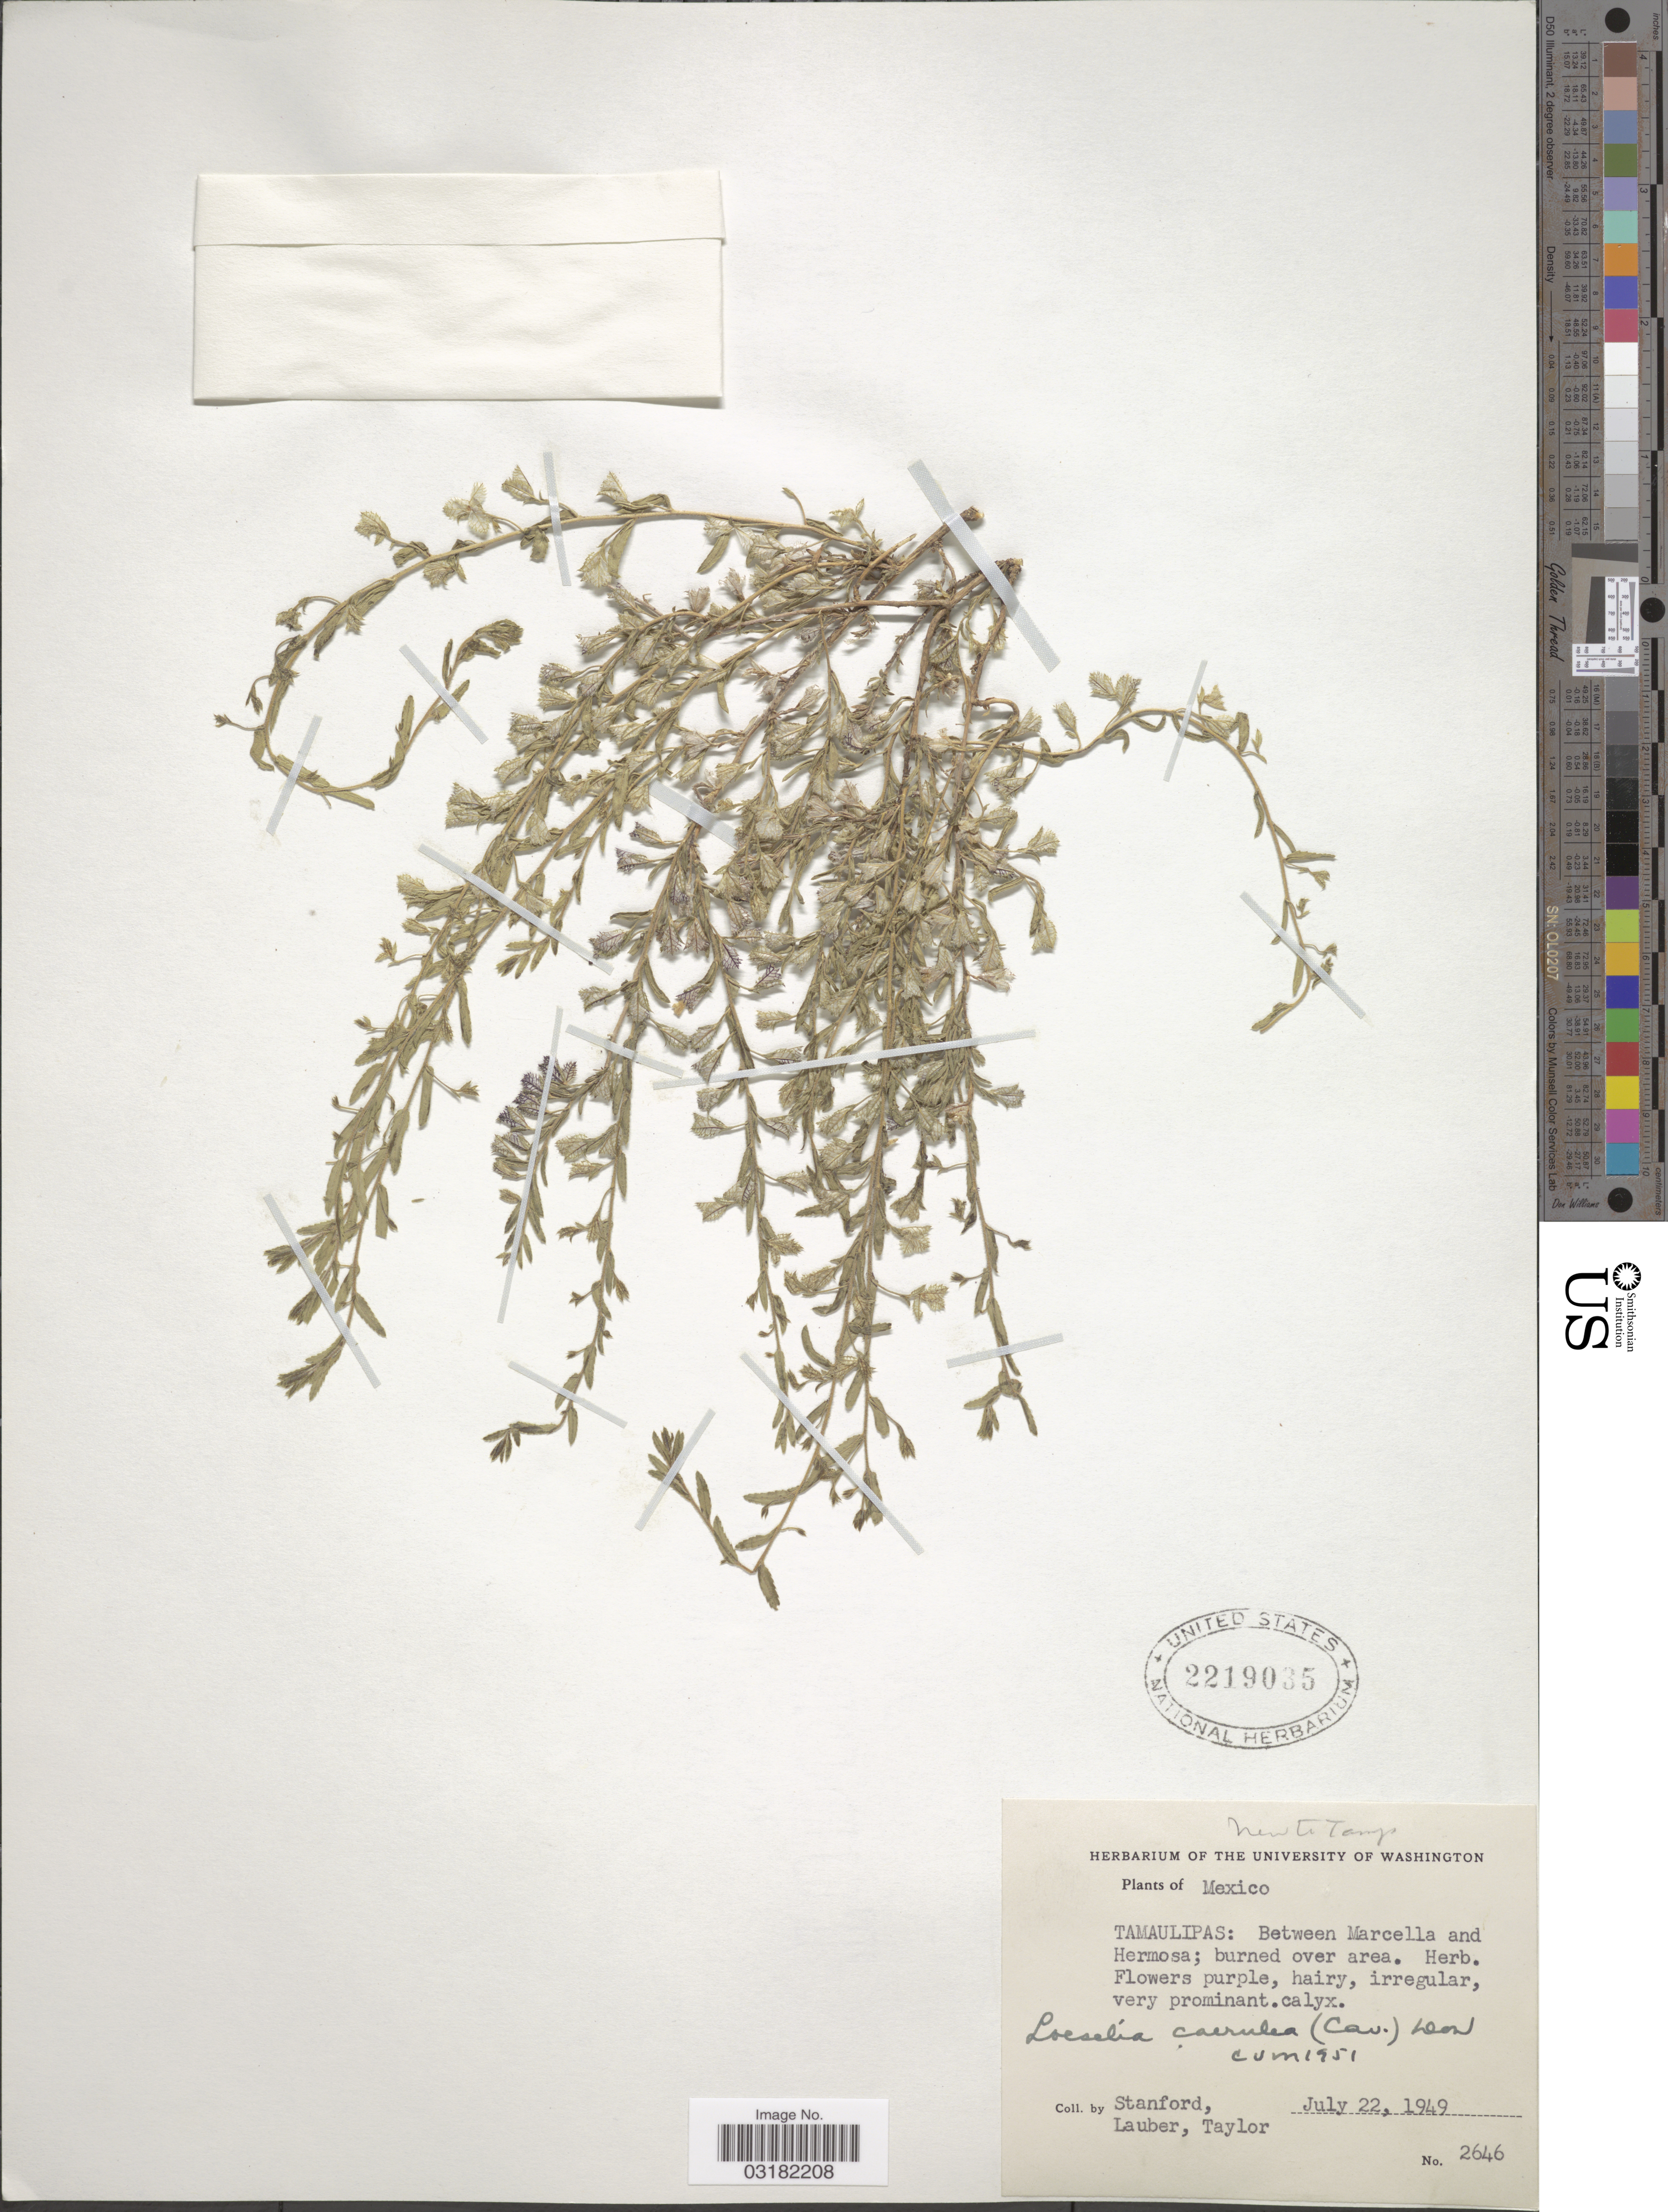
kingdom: Plantae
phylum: Tracheophyta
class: Magnoliopsida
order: Ericales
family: Polemoniaceae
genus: Loeselia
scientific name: Loeselia caerulea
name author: (Cav.) G. Don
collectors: -. Stanford, -. Lauber & -. Taylor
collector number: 2646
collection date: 1949-07-22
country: Mexico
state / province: Tamaulipas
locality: Between Marcella and Hermosa; burned over area.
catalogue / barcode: US 2219035